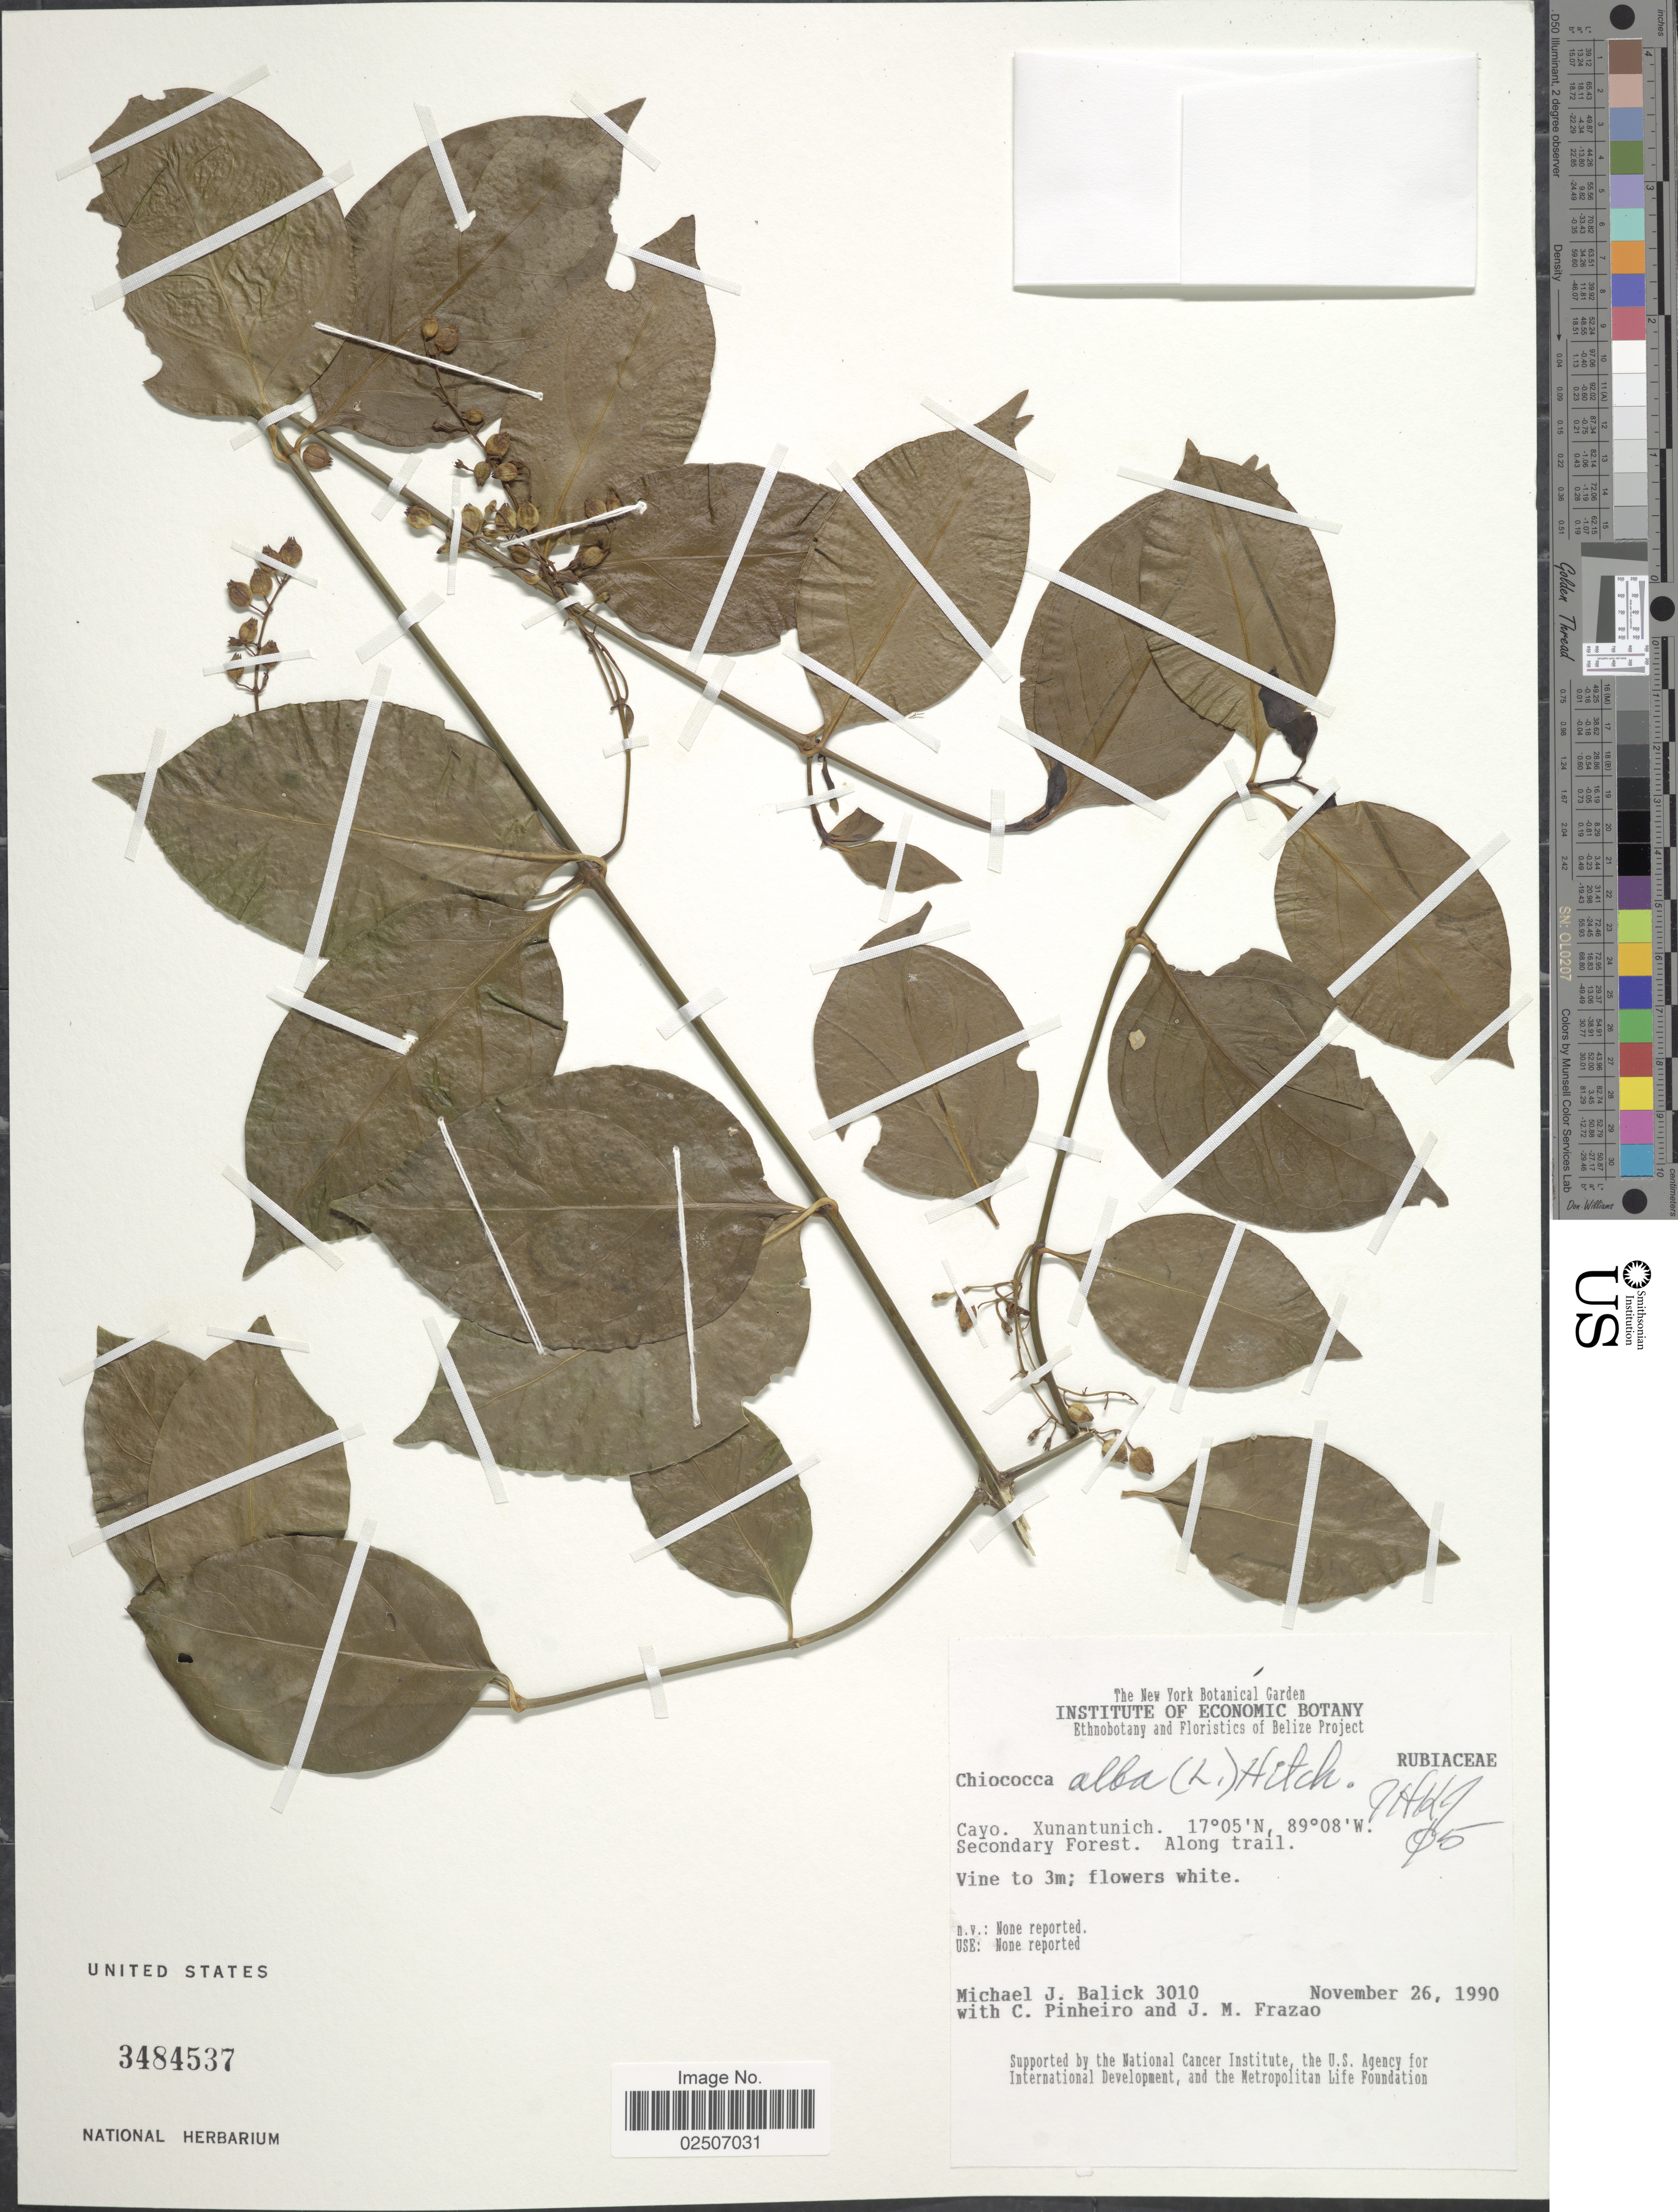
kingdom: Plantae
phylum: Tracheophyta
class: Magnoliopsida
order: Gentianales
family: Rubiaceae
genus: Chiococca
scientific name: Chiococca alba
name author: (L.) Hitchc.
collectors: M. J. Balick, C. Pinheiro & J. Frazao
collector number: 3010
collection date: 1990-11-26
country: Belize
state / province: Cayo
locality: Xunantunich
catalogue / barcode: US 3484537